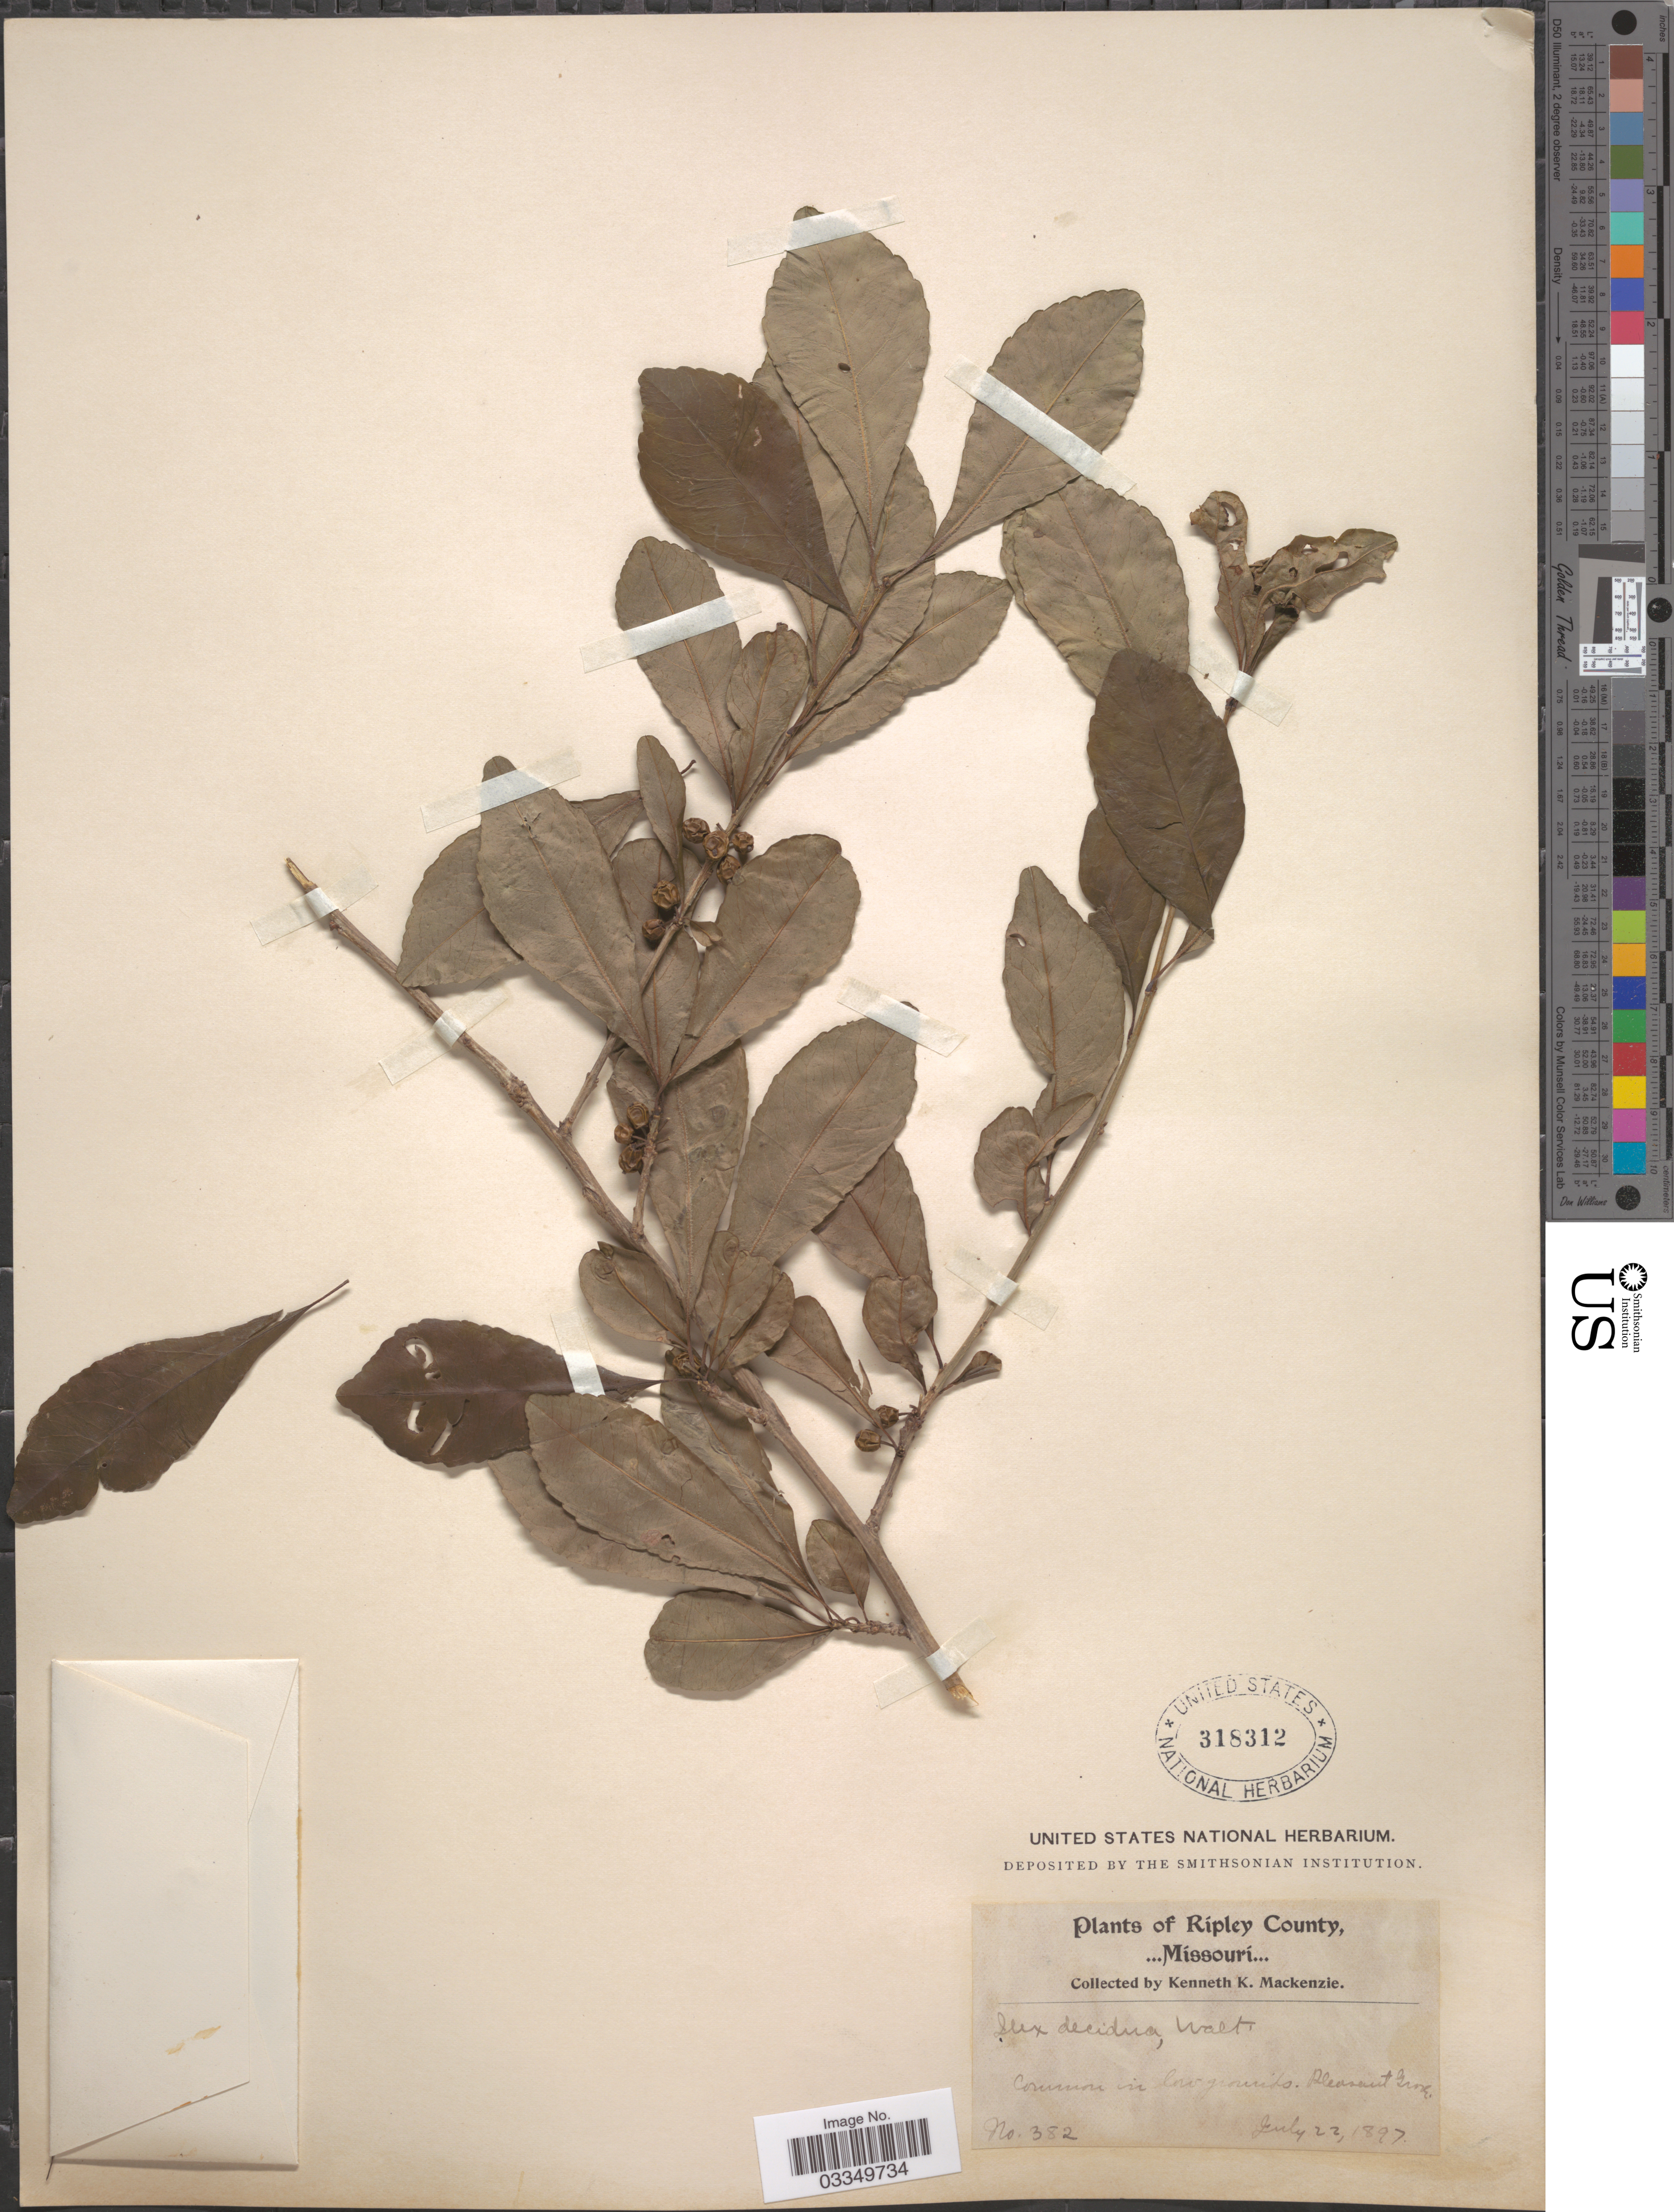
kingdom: Plantae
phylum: Tracheophyta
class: Magnoliopsida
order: Aquifoliales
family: Aquifoliaceae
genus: Ilex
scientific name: Ilex decidua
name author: Walter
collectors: K. K. Mackenzie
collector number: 382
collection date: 1897-07-22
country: United States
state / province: Missouri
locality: Ripley County. Pleasant Grove.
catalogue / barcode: US 318312